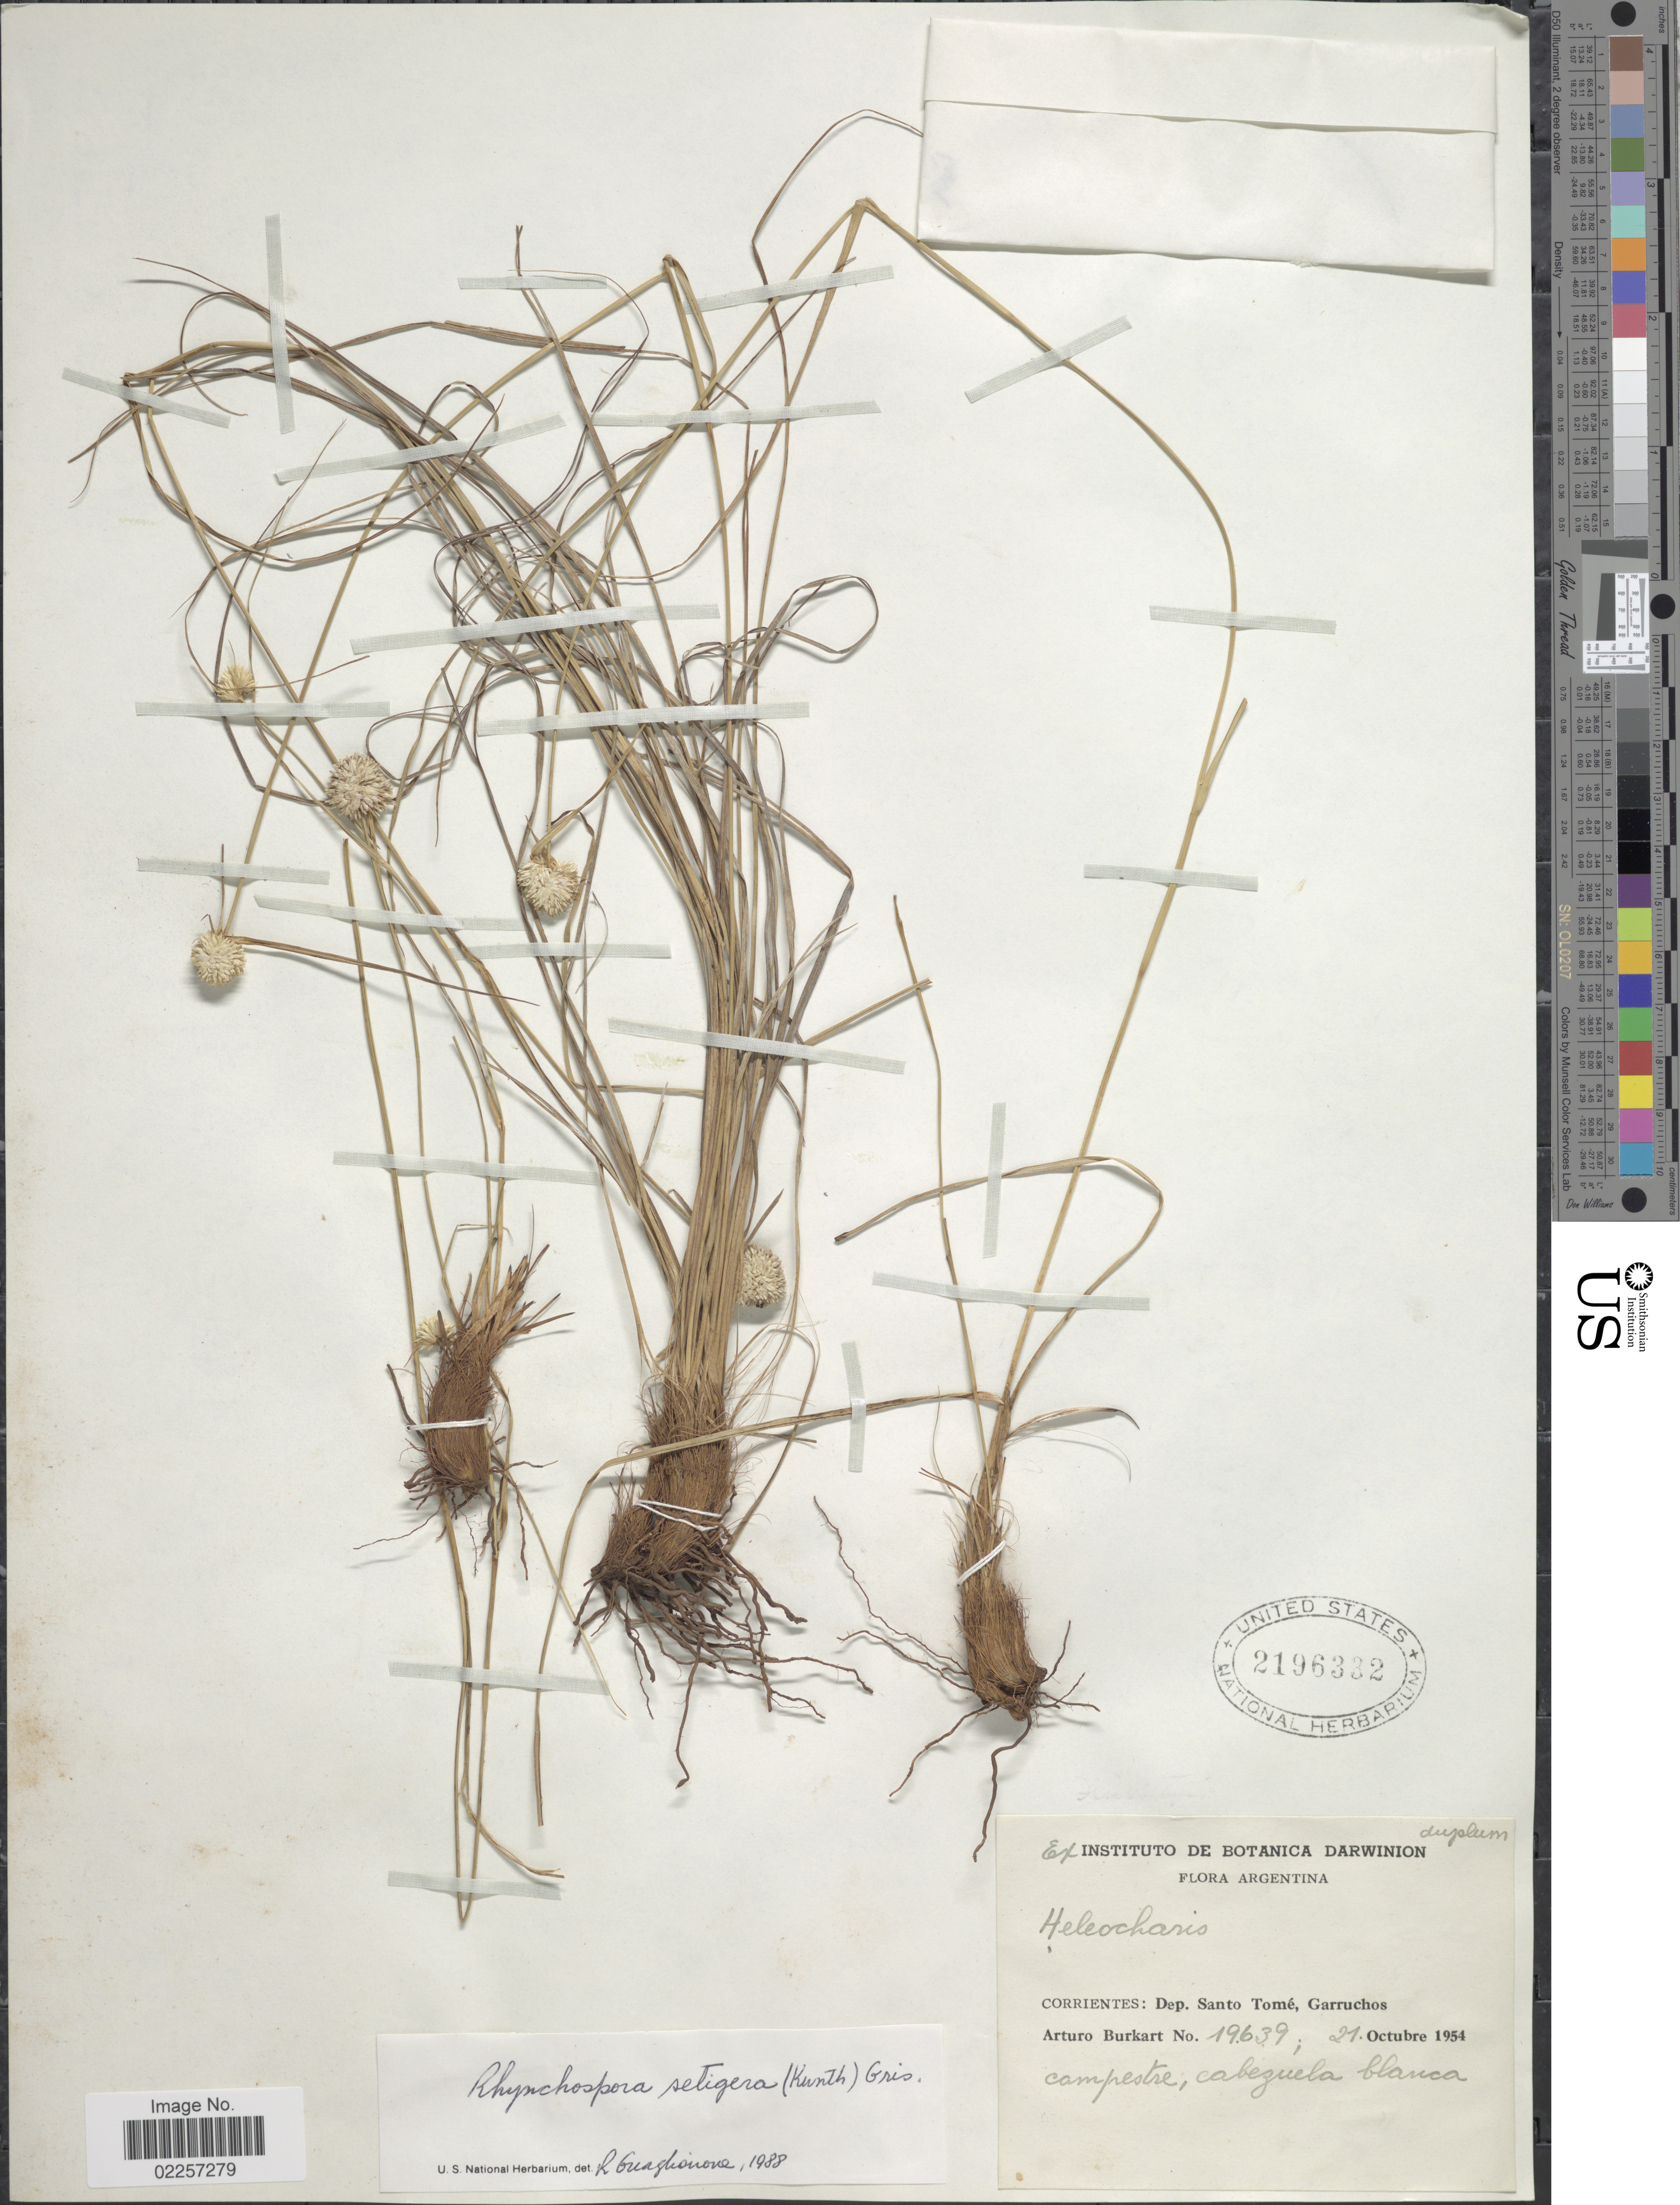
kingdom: Plantae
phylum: Tracheophyta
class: Liliopsida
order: Poales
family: Cyperaceae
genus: Rhynchospora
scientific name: Rhynchospora setigera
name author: (Kunth) Griseb.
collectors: A. E. Burkart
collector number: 19639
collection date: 1954-10-21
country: Argentina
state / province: Corrientes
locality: Dep. Santo Tome, Garruchos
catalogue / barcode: US 2196332